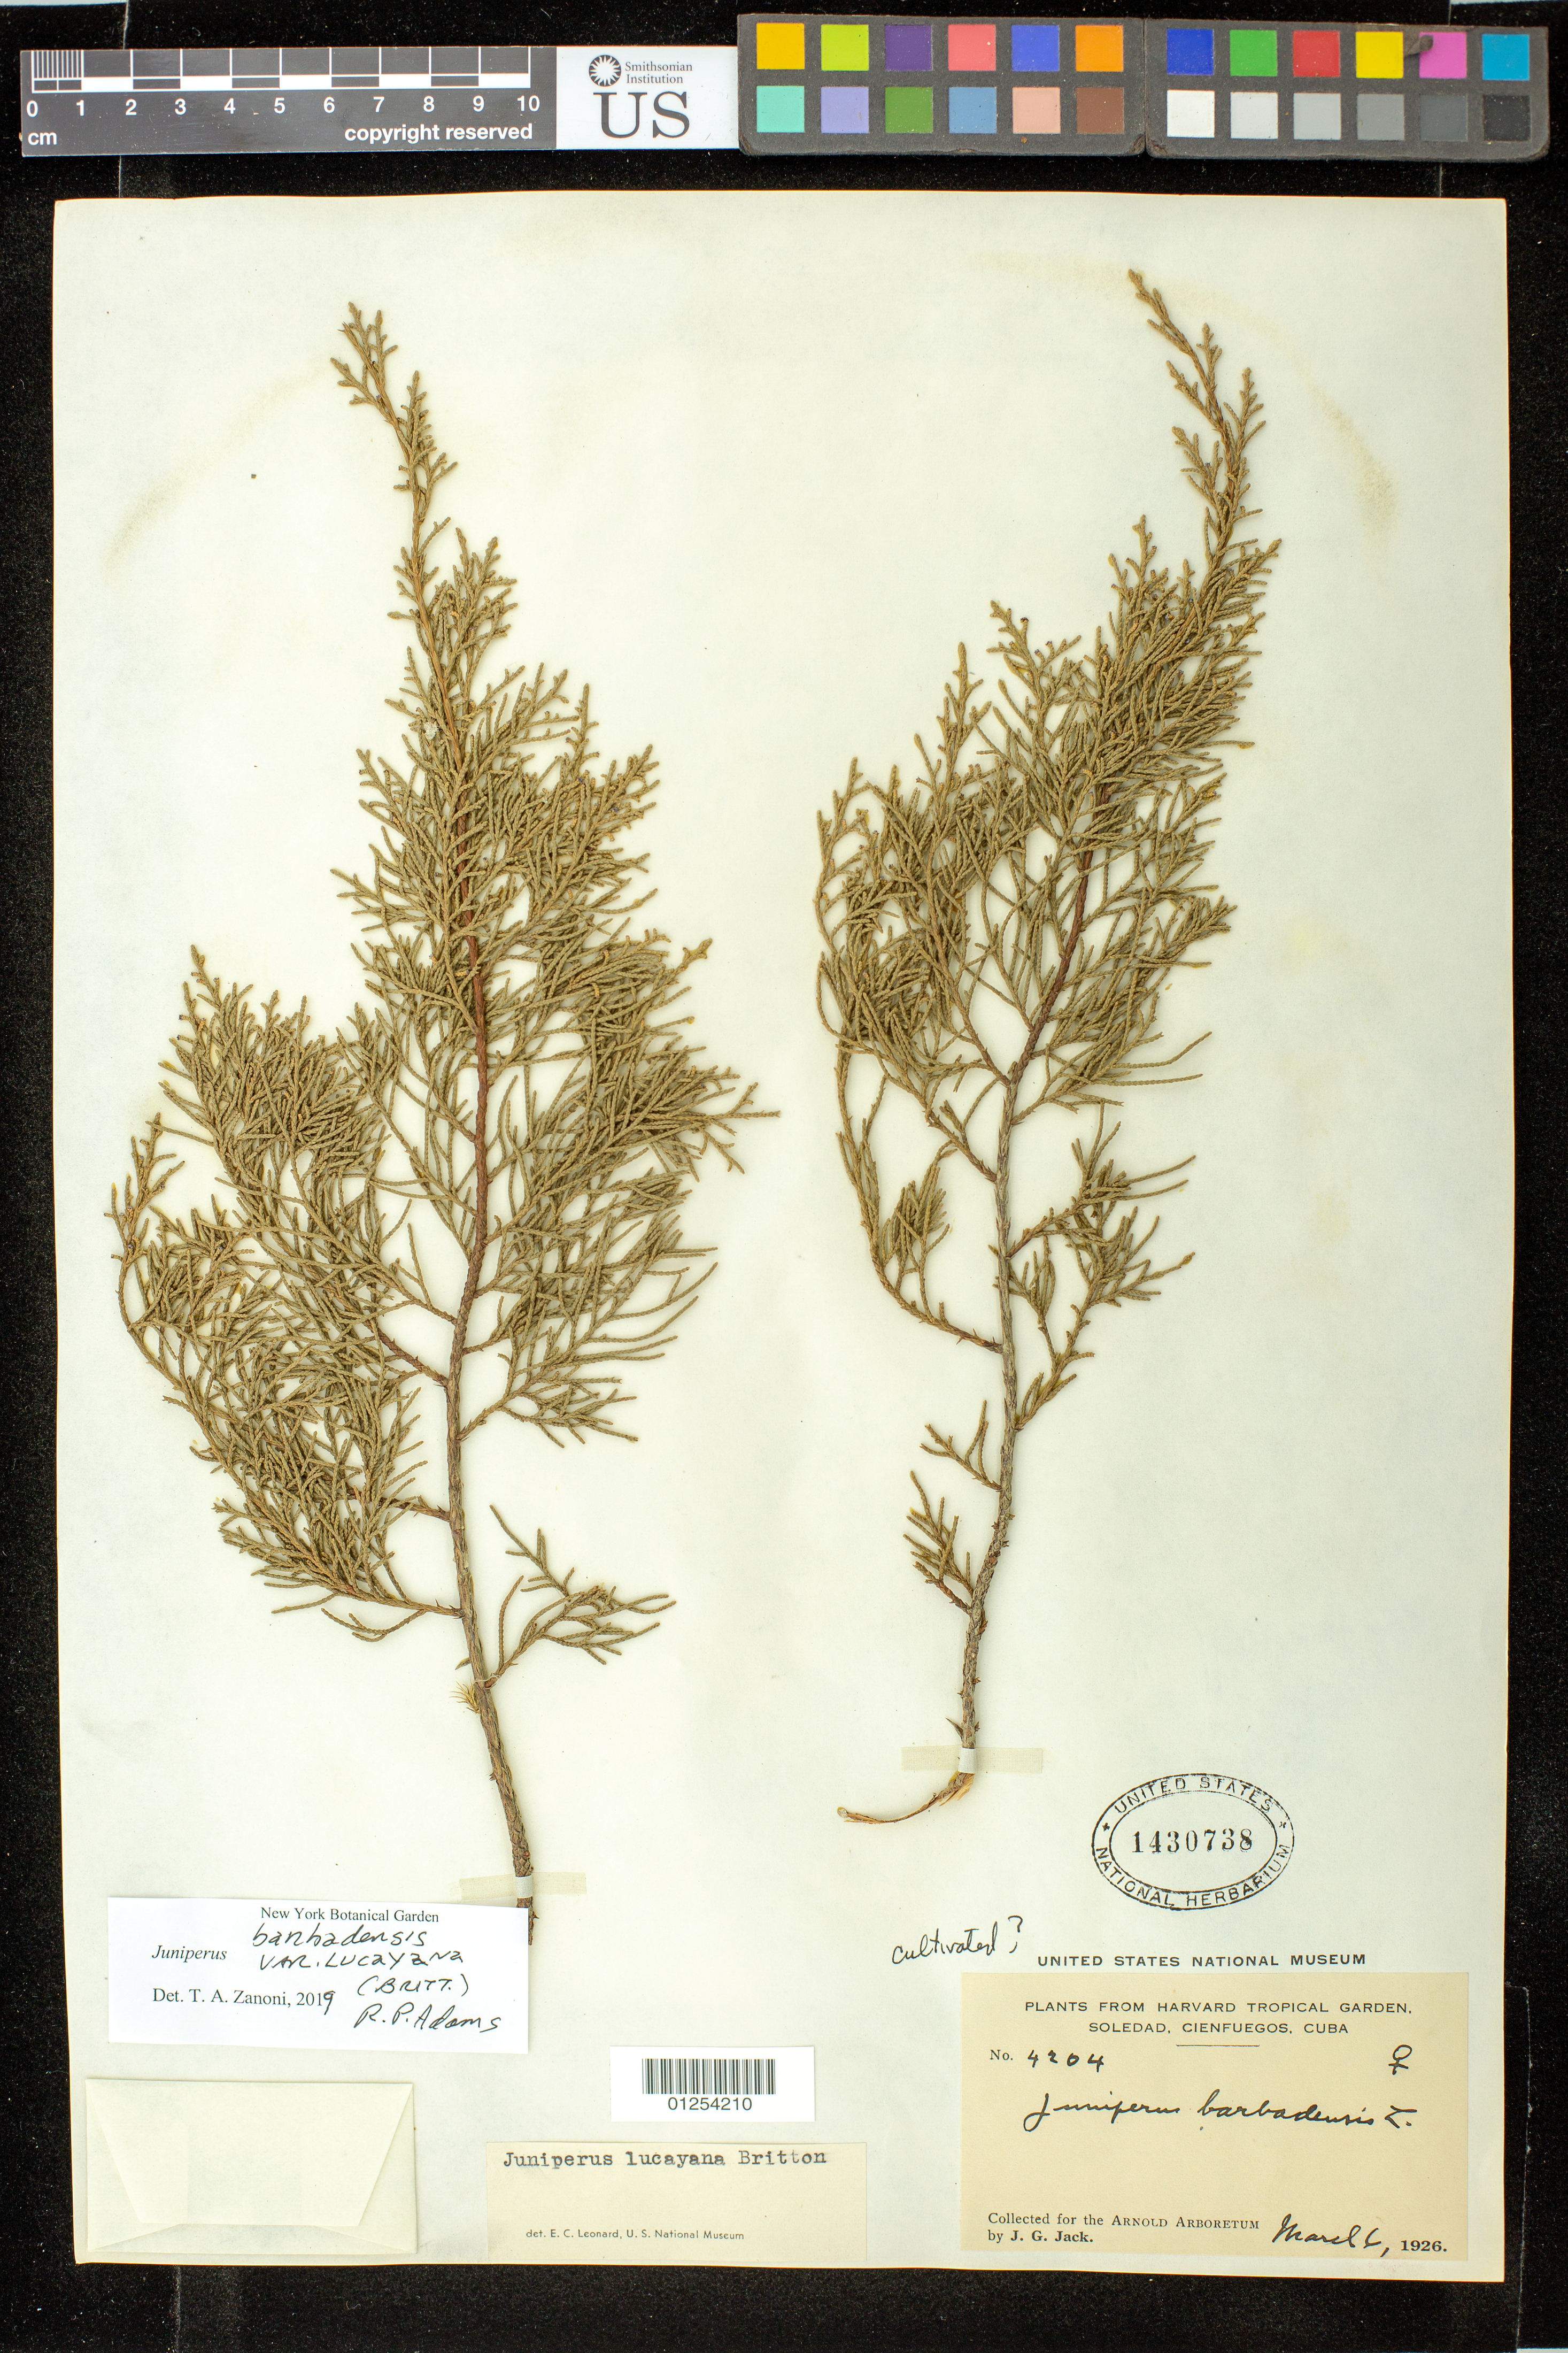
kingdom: Plantae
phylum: Tracheophyta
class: Pinopsida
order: Pinales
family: Cupressaceae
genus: Juniperus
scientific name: Juniperus barbadensis var. lucayana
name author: (Britton) R.P. Adams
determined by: Zanoni, T. A., (NY), New York Botanical Garden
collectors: J. G. Jack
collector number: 4204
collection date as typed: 06 Mar 1926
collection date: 1926-03-06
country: Cuba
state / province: Cienfuegos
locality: Soledad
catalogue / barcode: US 1430738